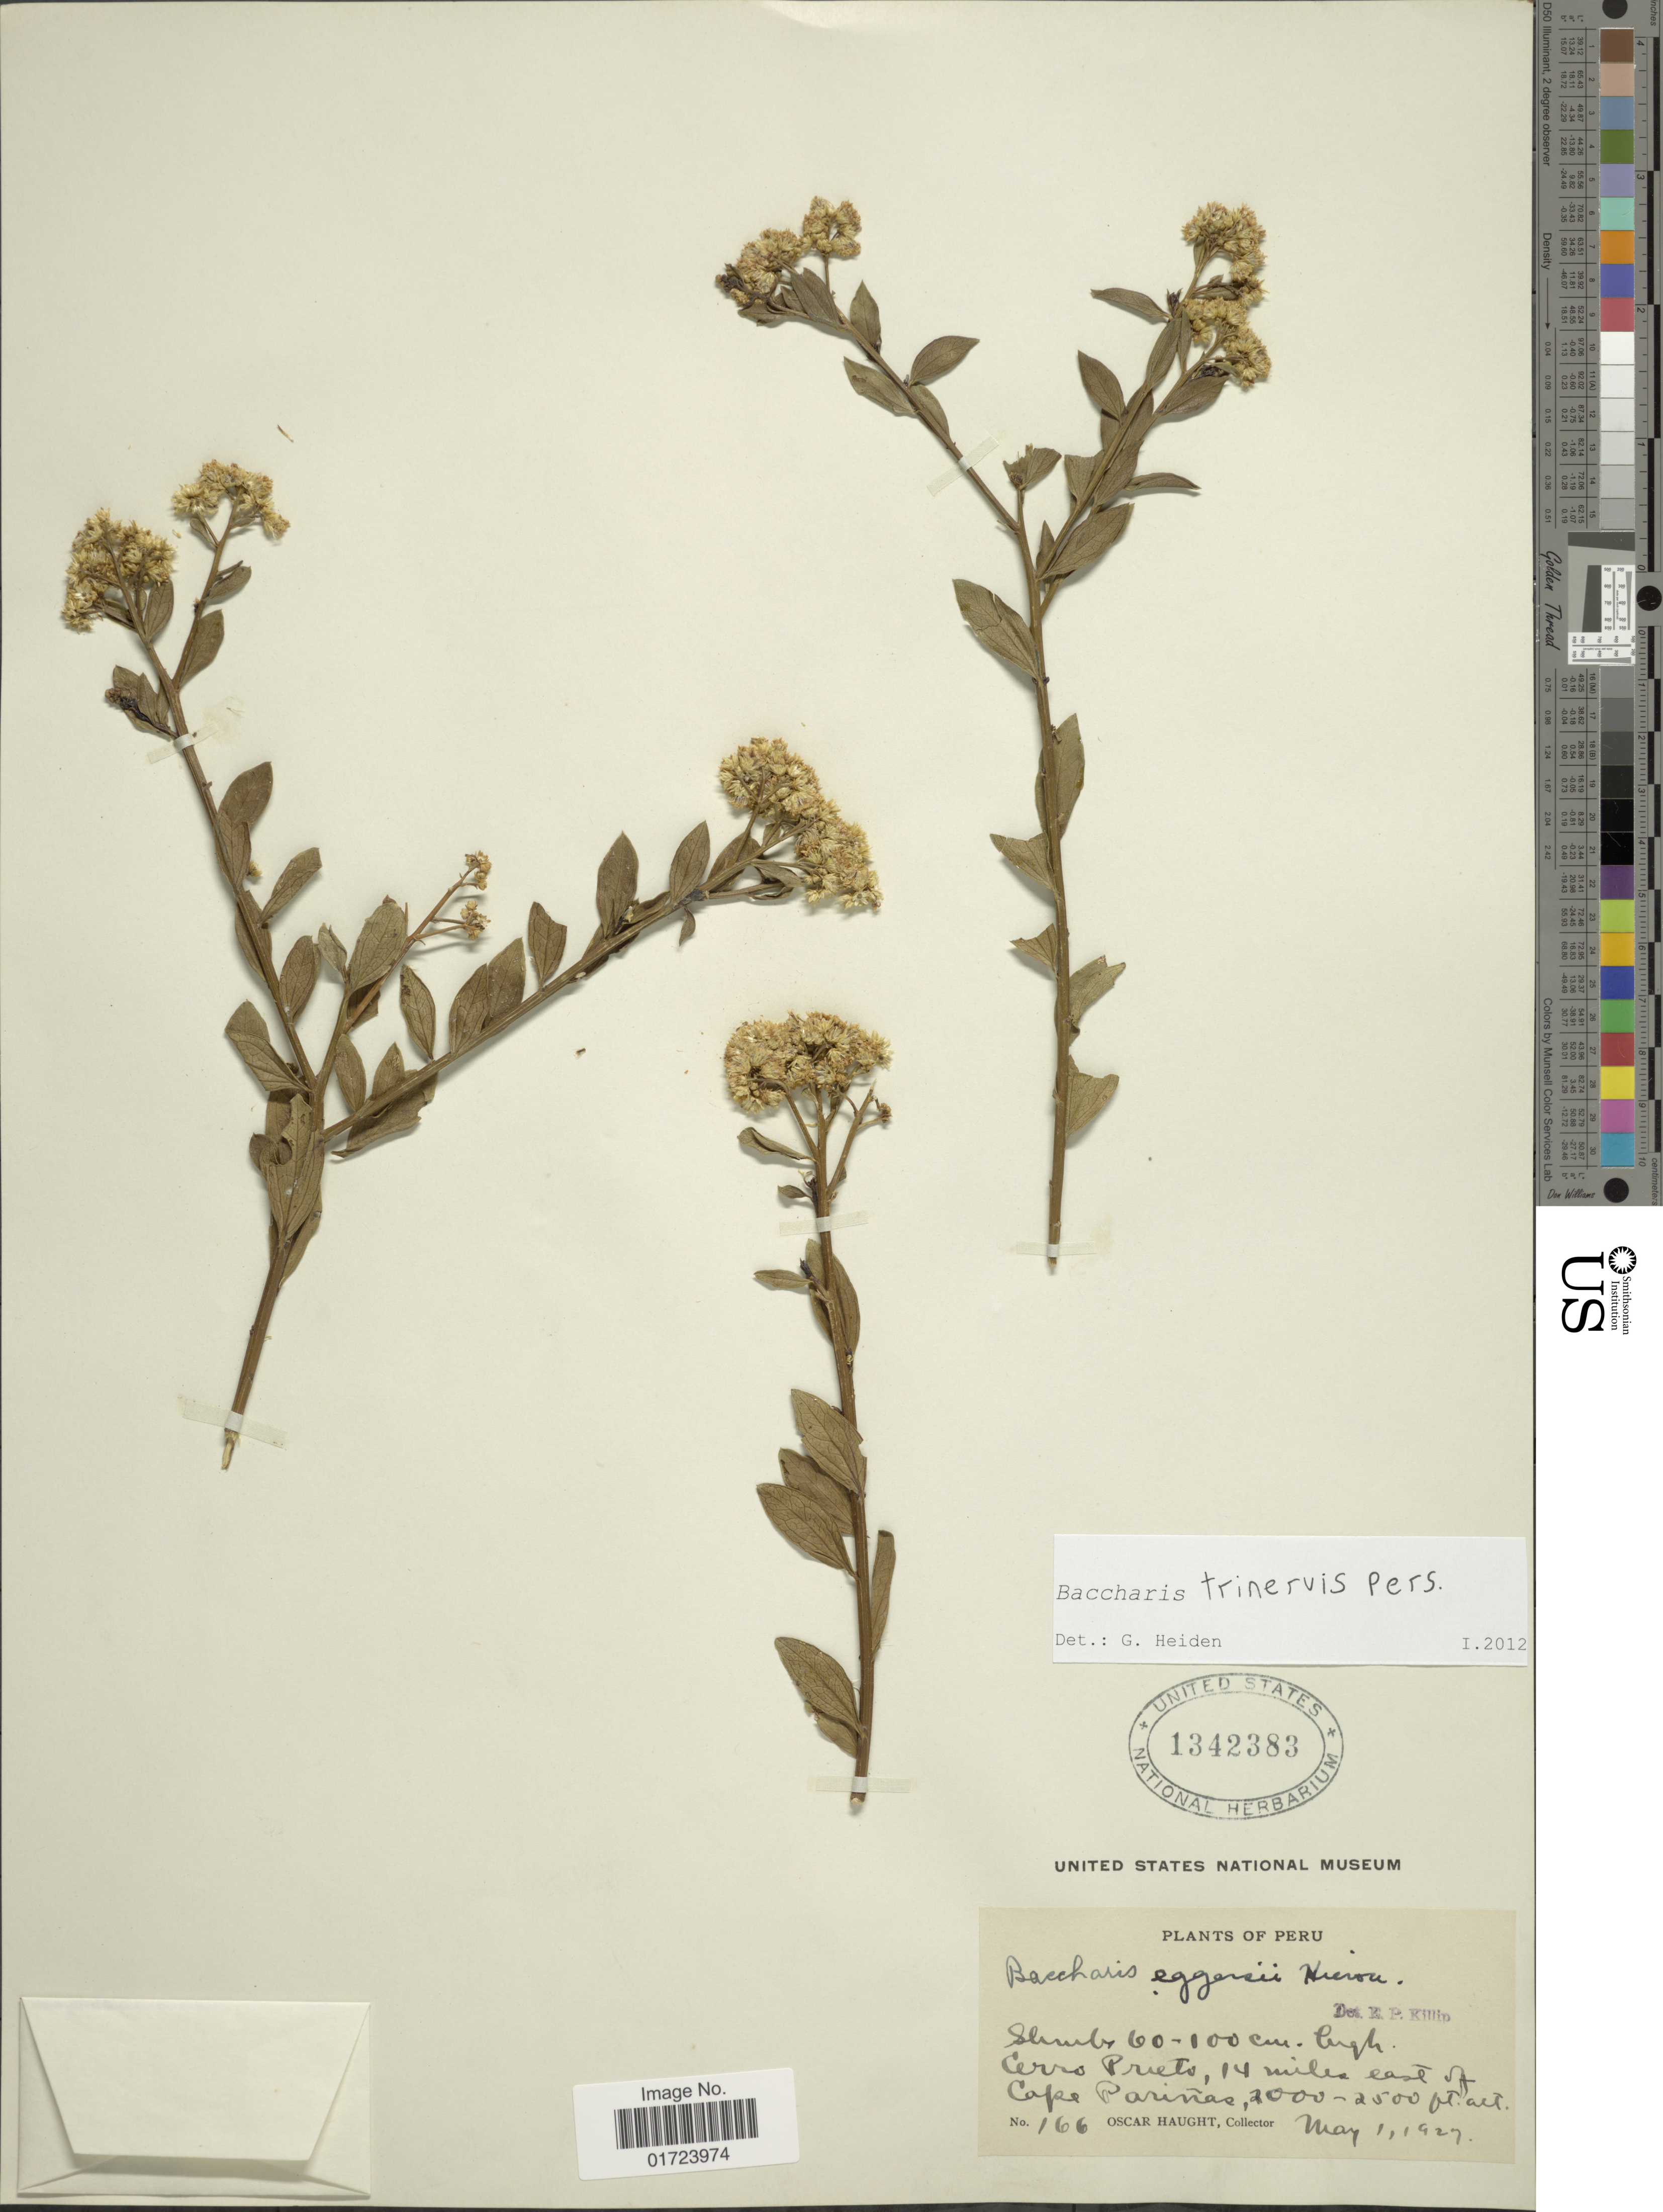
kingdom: Plantae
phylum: Tracheophyta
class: Magnoliopsida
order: Asterales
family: Asteraceae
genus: Baccharis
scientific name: Baccharis trinervis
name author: (Lam.) Pers.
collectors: O. L. Haught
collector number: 166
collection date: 1927-05-01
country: Peru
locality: Cerro priets, 14 miles east of Cape Parinas.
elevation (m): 610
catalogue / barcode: US 1342383